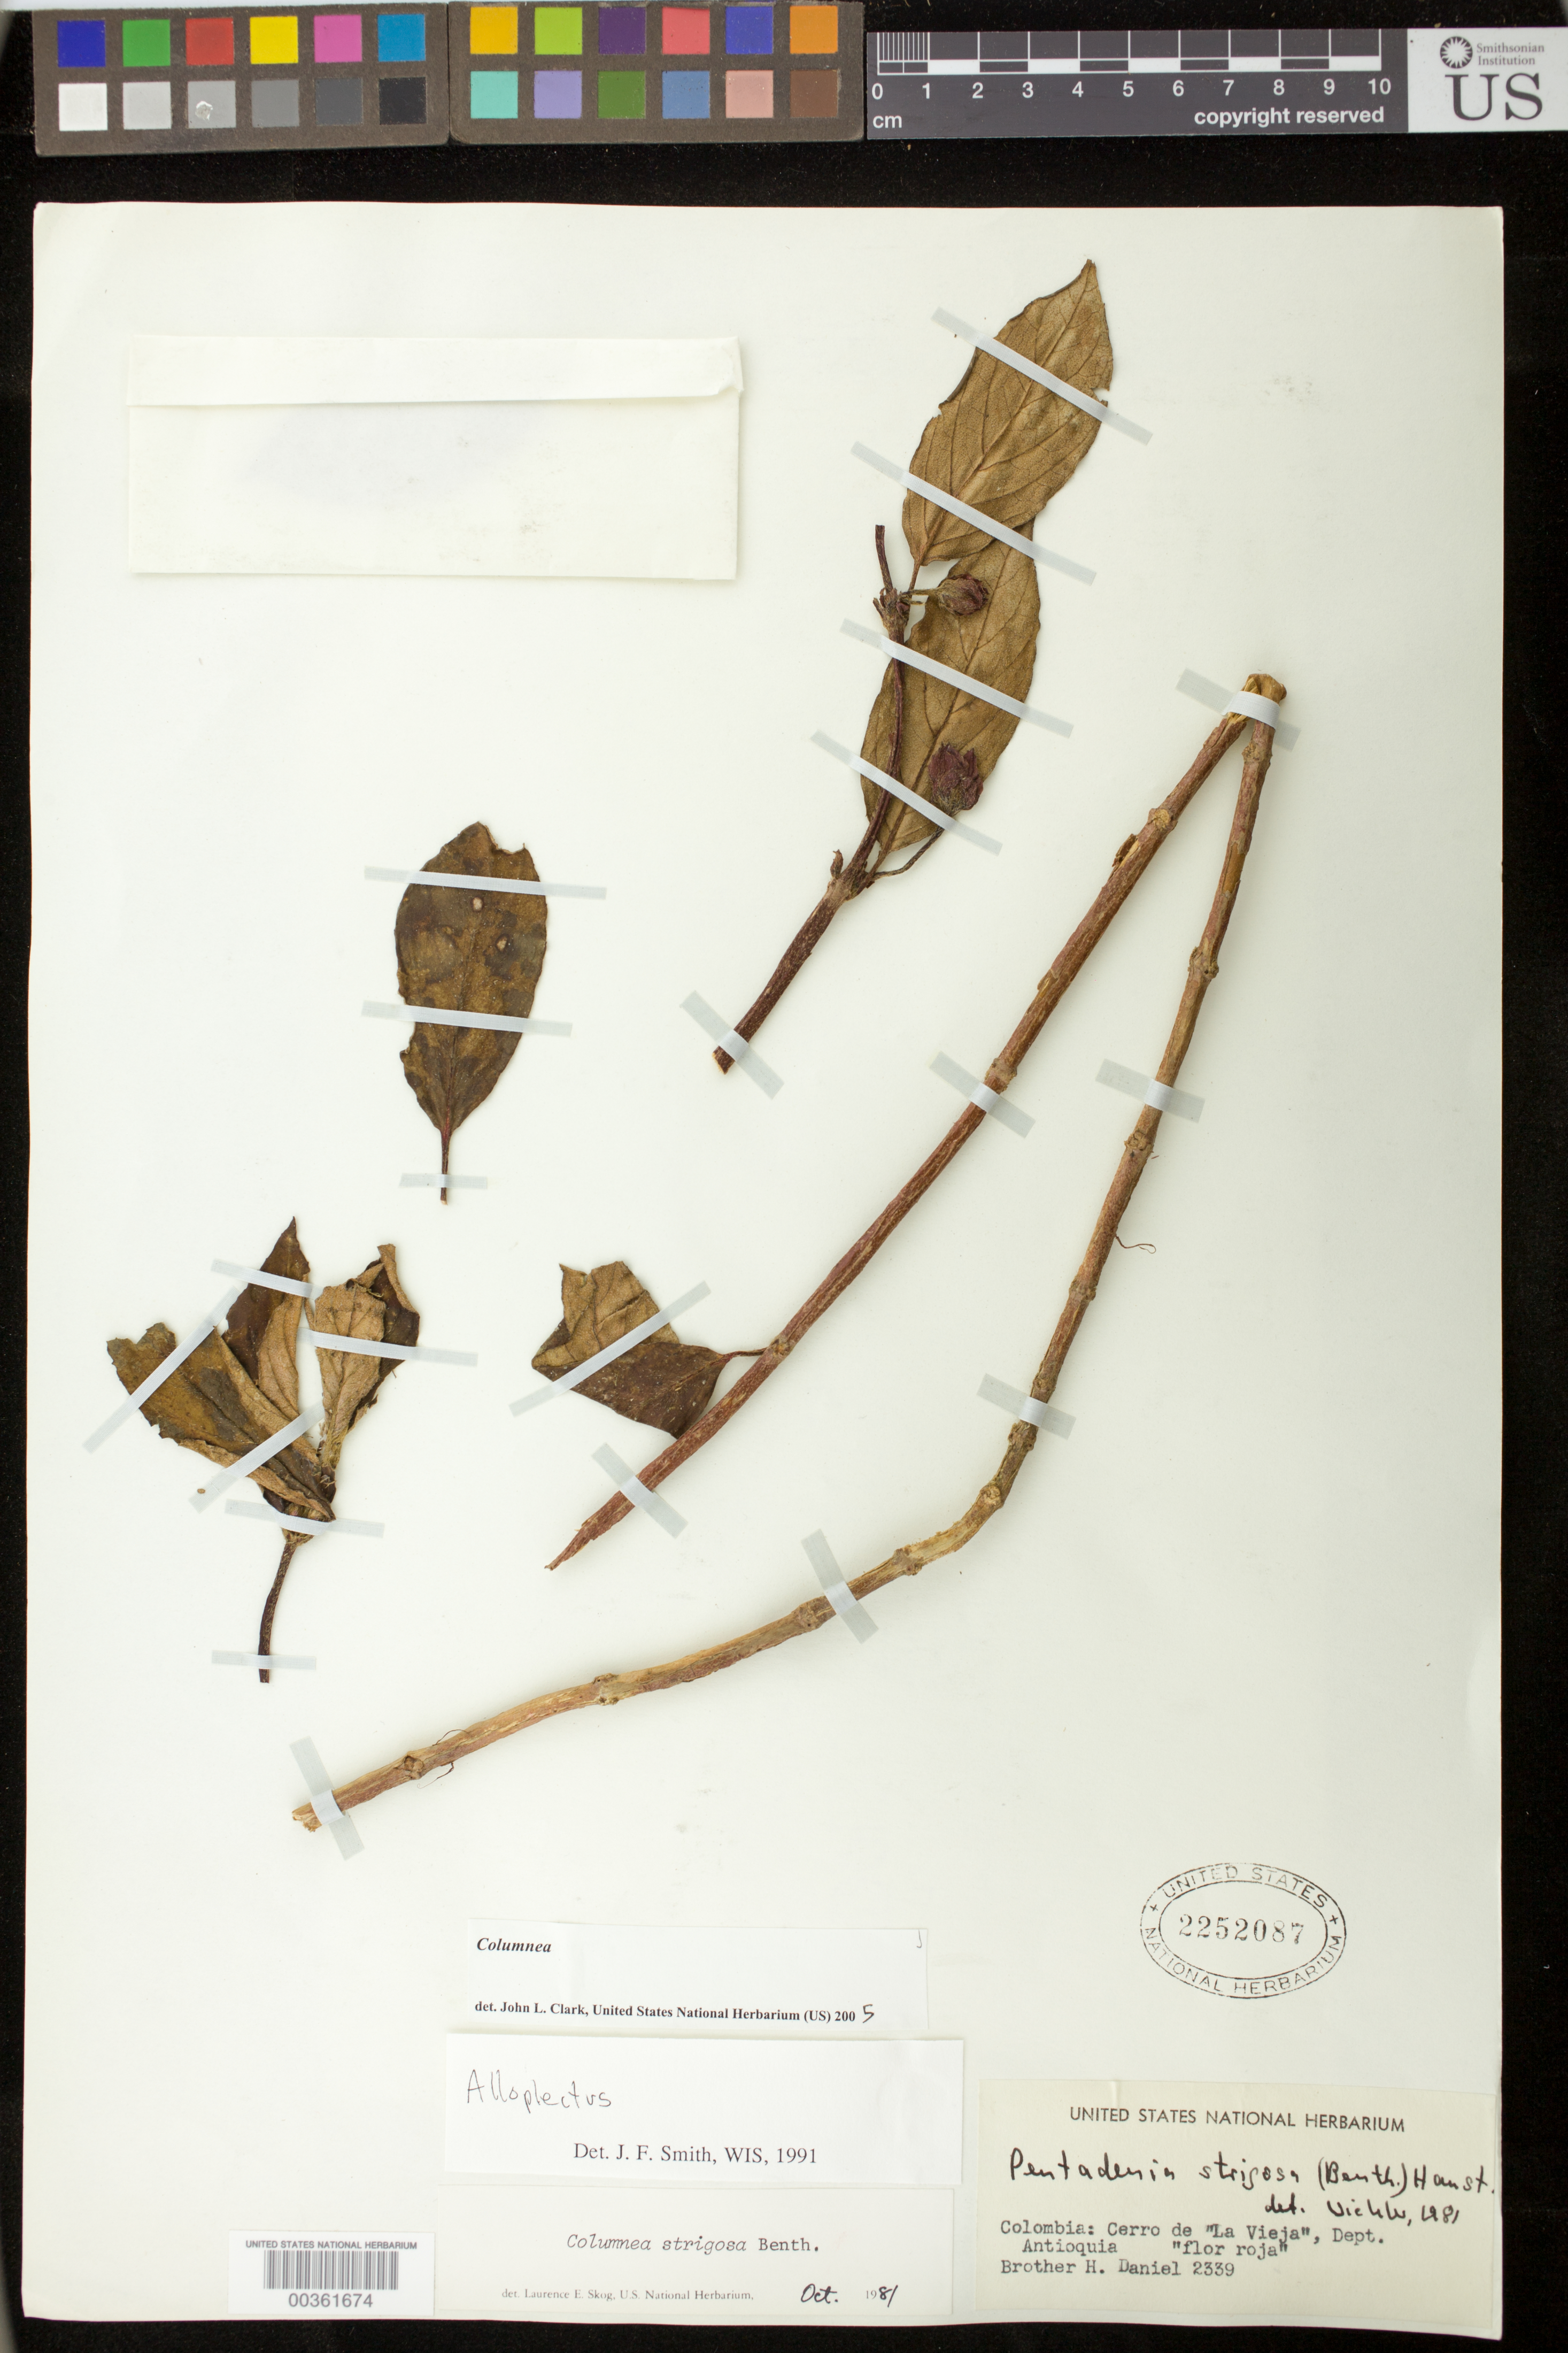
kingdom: Plantae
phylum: Tracheophyta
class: Magnoliopsida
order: Lamiales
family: Gesneriaceae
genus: Columnea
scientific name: Columnea sp.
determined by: Clark, J. L., (SEL), The Marie Selby Botanical Garden (UNITED STATES)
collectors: Bro. Daniel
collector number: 2339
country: Colombia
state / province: Antioquia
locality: Cerro de "La Vieja"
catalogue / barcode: US 2252087